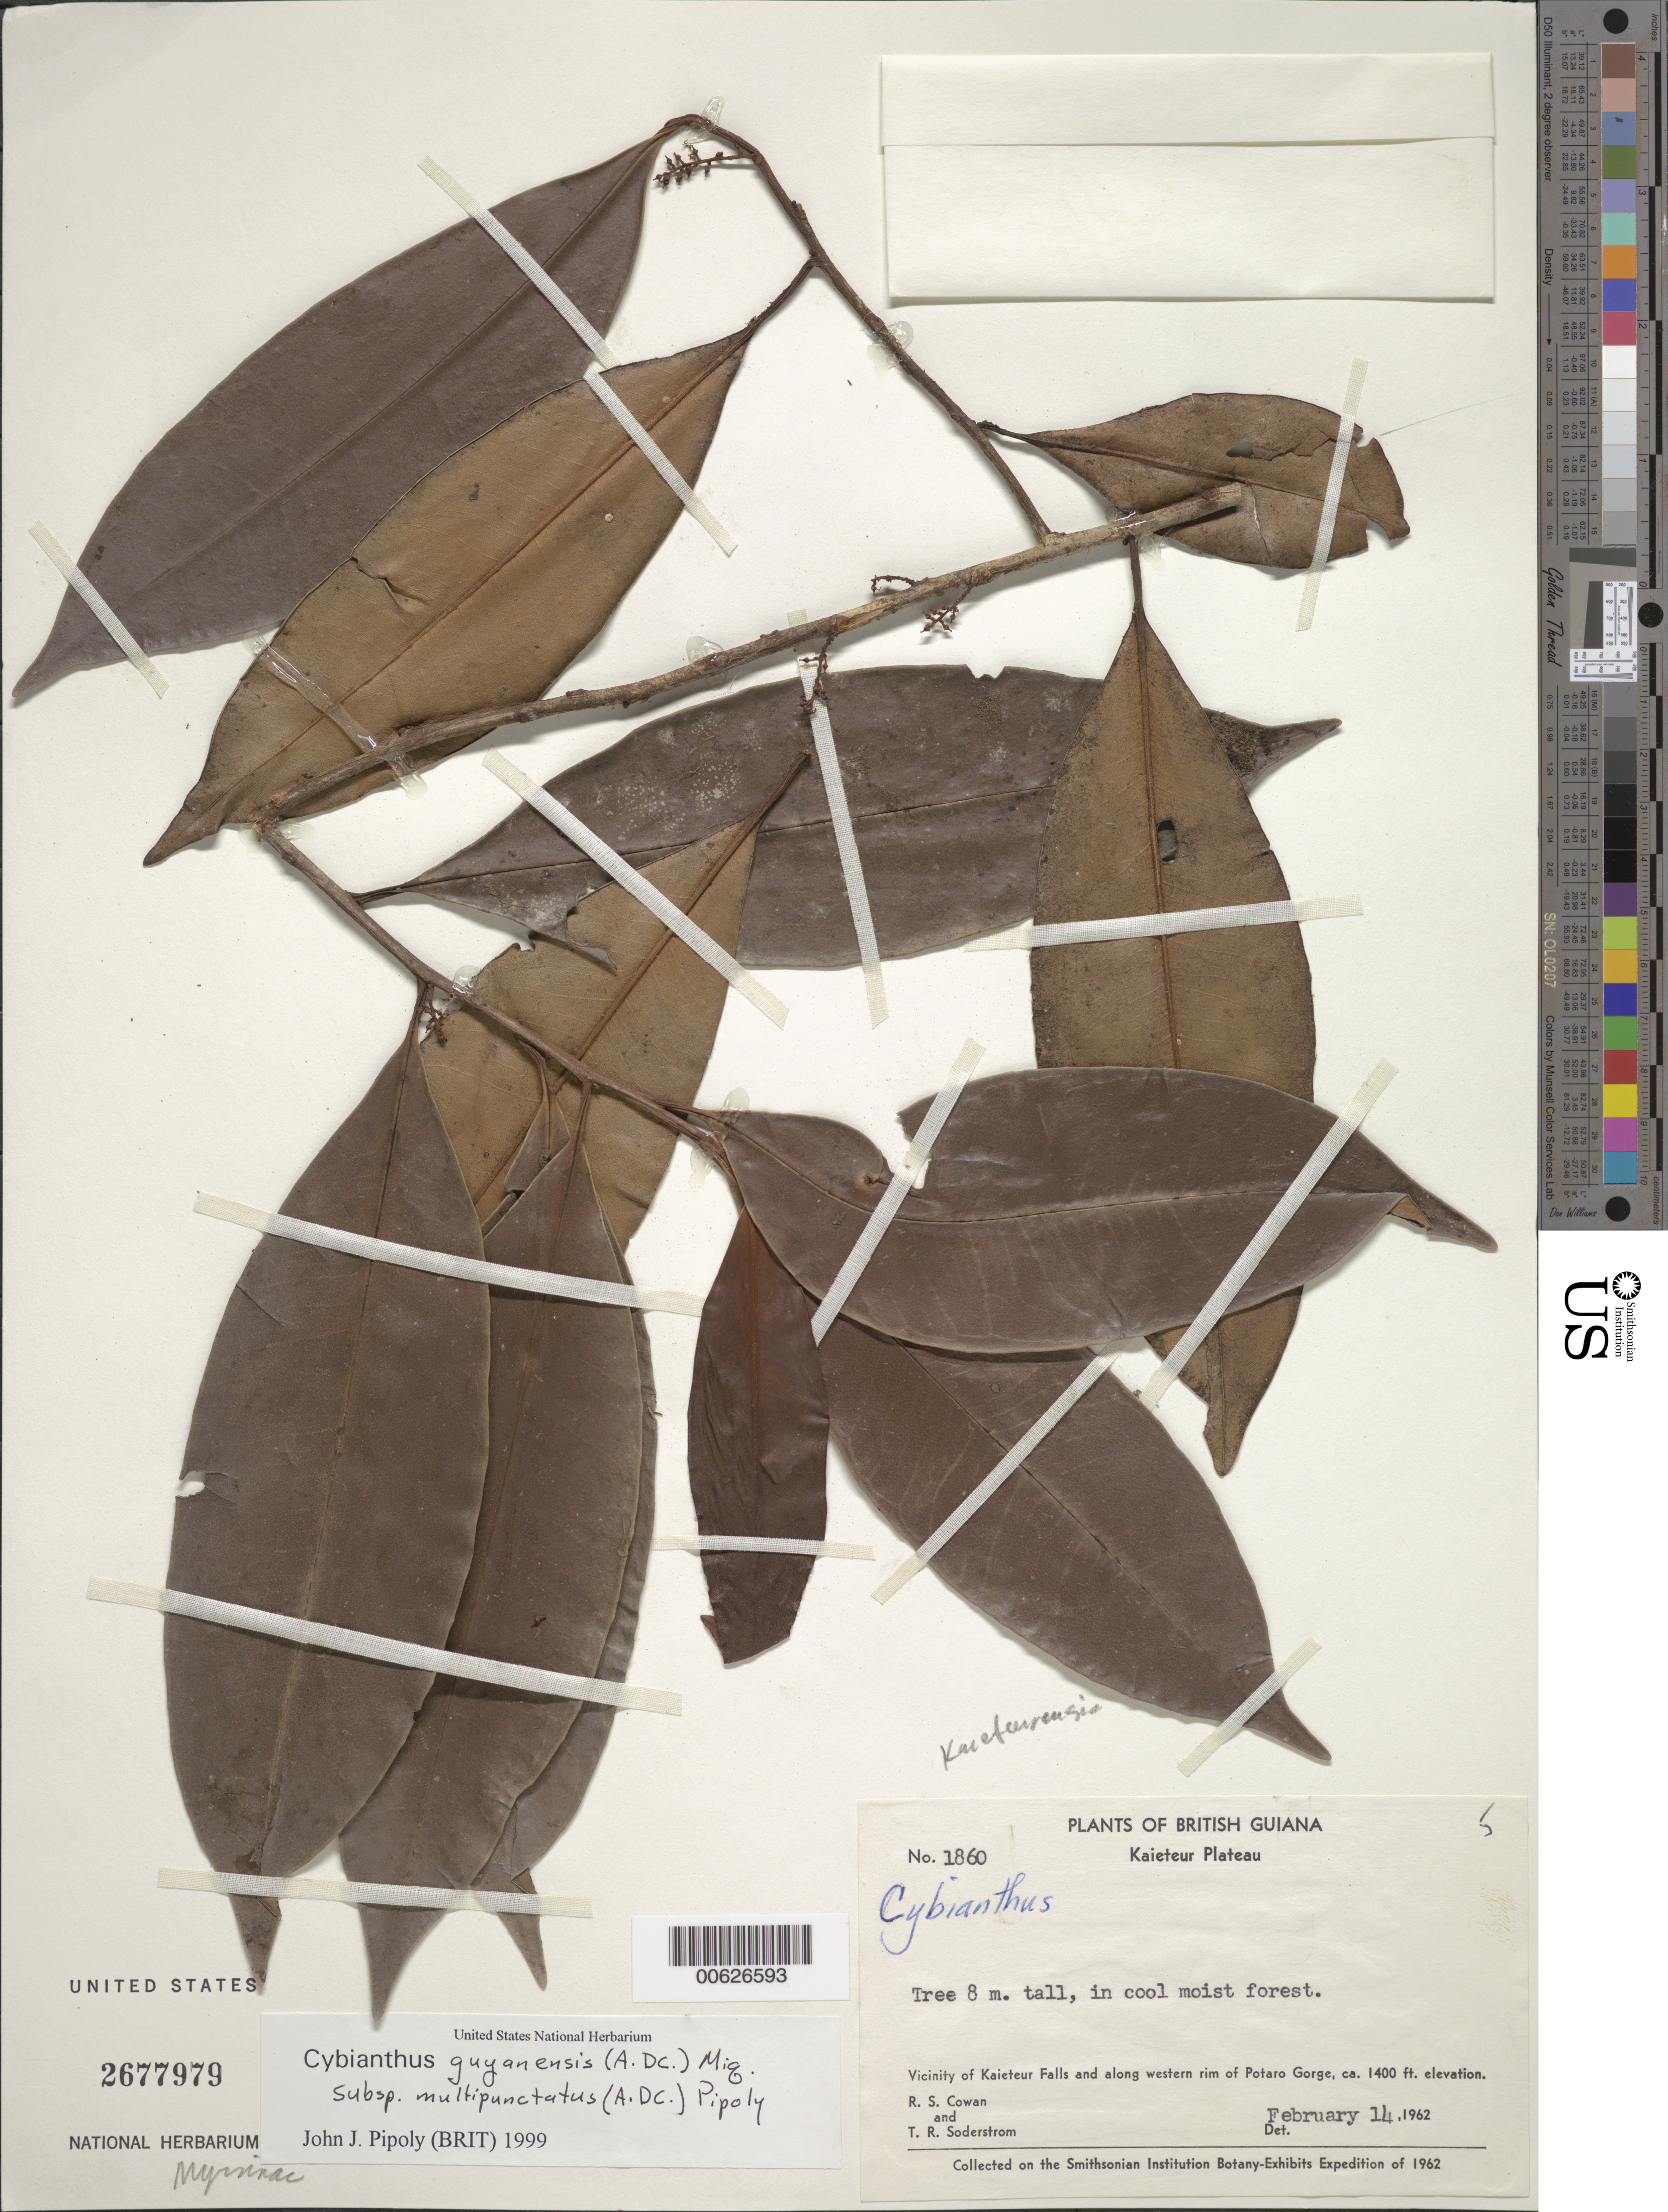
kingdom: Plantae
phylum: Tracheophyta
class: Magnoliopsida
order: Ericales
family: Primulaceae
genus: Cybianthus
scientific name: Cybianthus guyanensis subsp. multipunctatus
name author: (A. DC.) Pipoly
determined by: Pipoly, J. J., III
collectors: R. S. Cowan & T. R. Soderstrom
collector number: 1860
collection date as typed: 14-Feb-62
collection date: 1962-02-14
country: Guyana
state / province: Potaro-Siparuni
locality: Kaieteur Plateau, vicinity of Kaieteur Falls and western rim of Potaro Gorge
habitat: Cool, moist forest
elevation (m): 427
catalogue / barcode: US 2677979